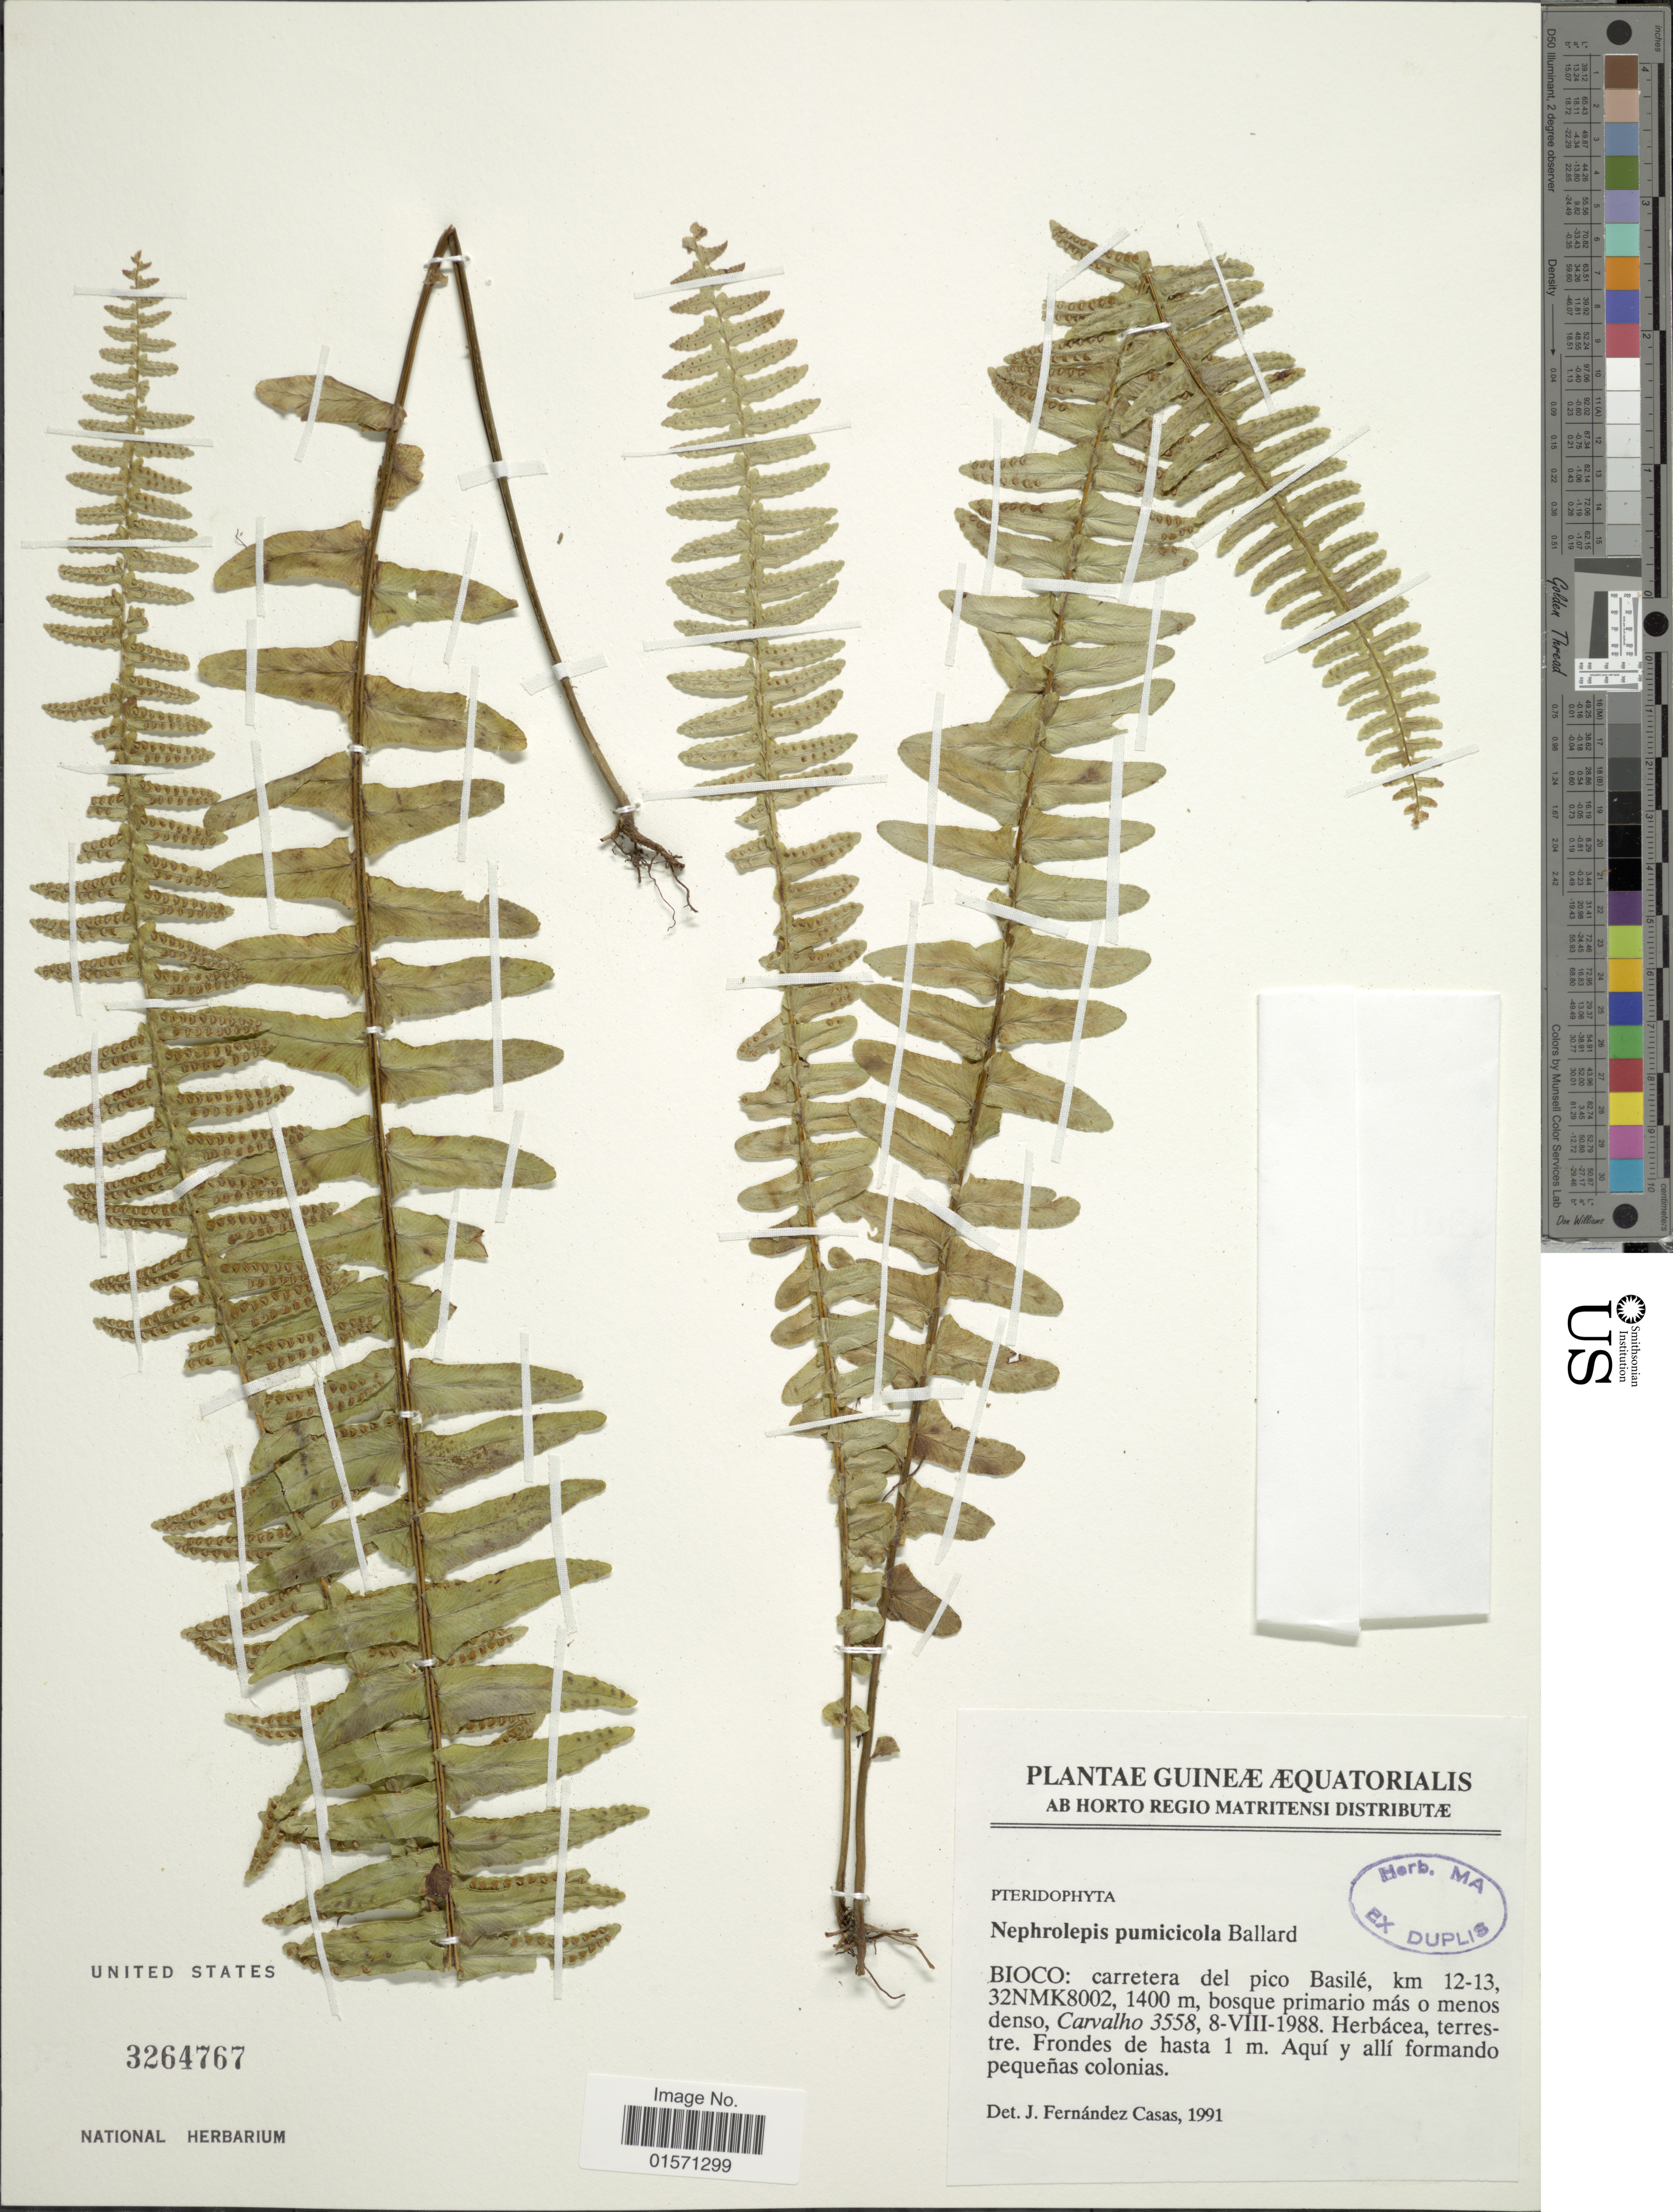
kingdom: Plantae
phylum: Tracheophyta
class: Polypodiopsida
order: Polypodiales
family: Nephrolepidaceae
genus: Nephrolepis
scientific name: Nephrolepis pumiciola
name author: Ballard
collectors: Carvalho, --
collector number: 3559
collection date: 1988-08-08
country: Equatorial Guinea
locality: Bioco: carretera del pico Basilé, km 12-13, 32NMK8002, bosque primario más o menos denso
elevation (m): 1400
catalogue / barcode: US 3264767